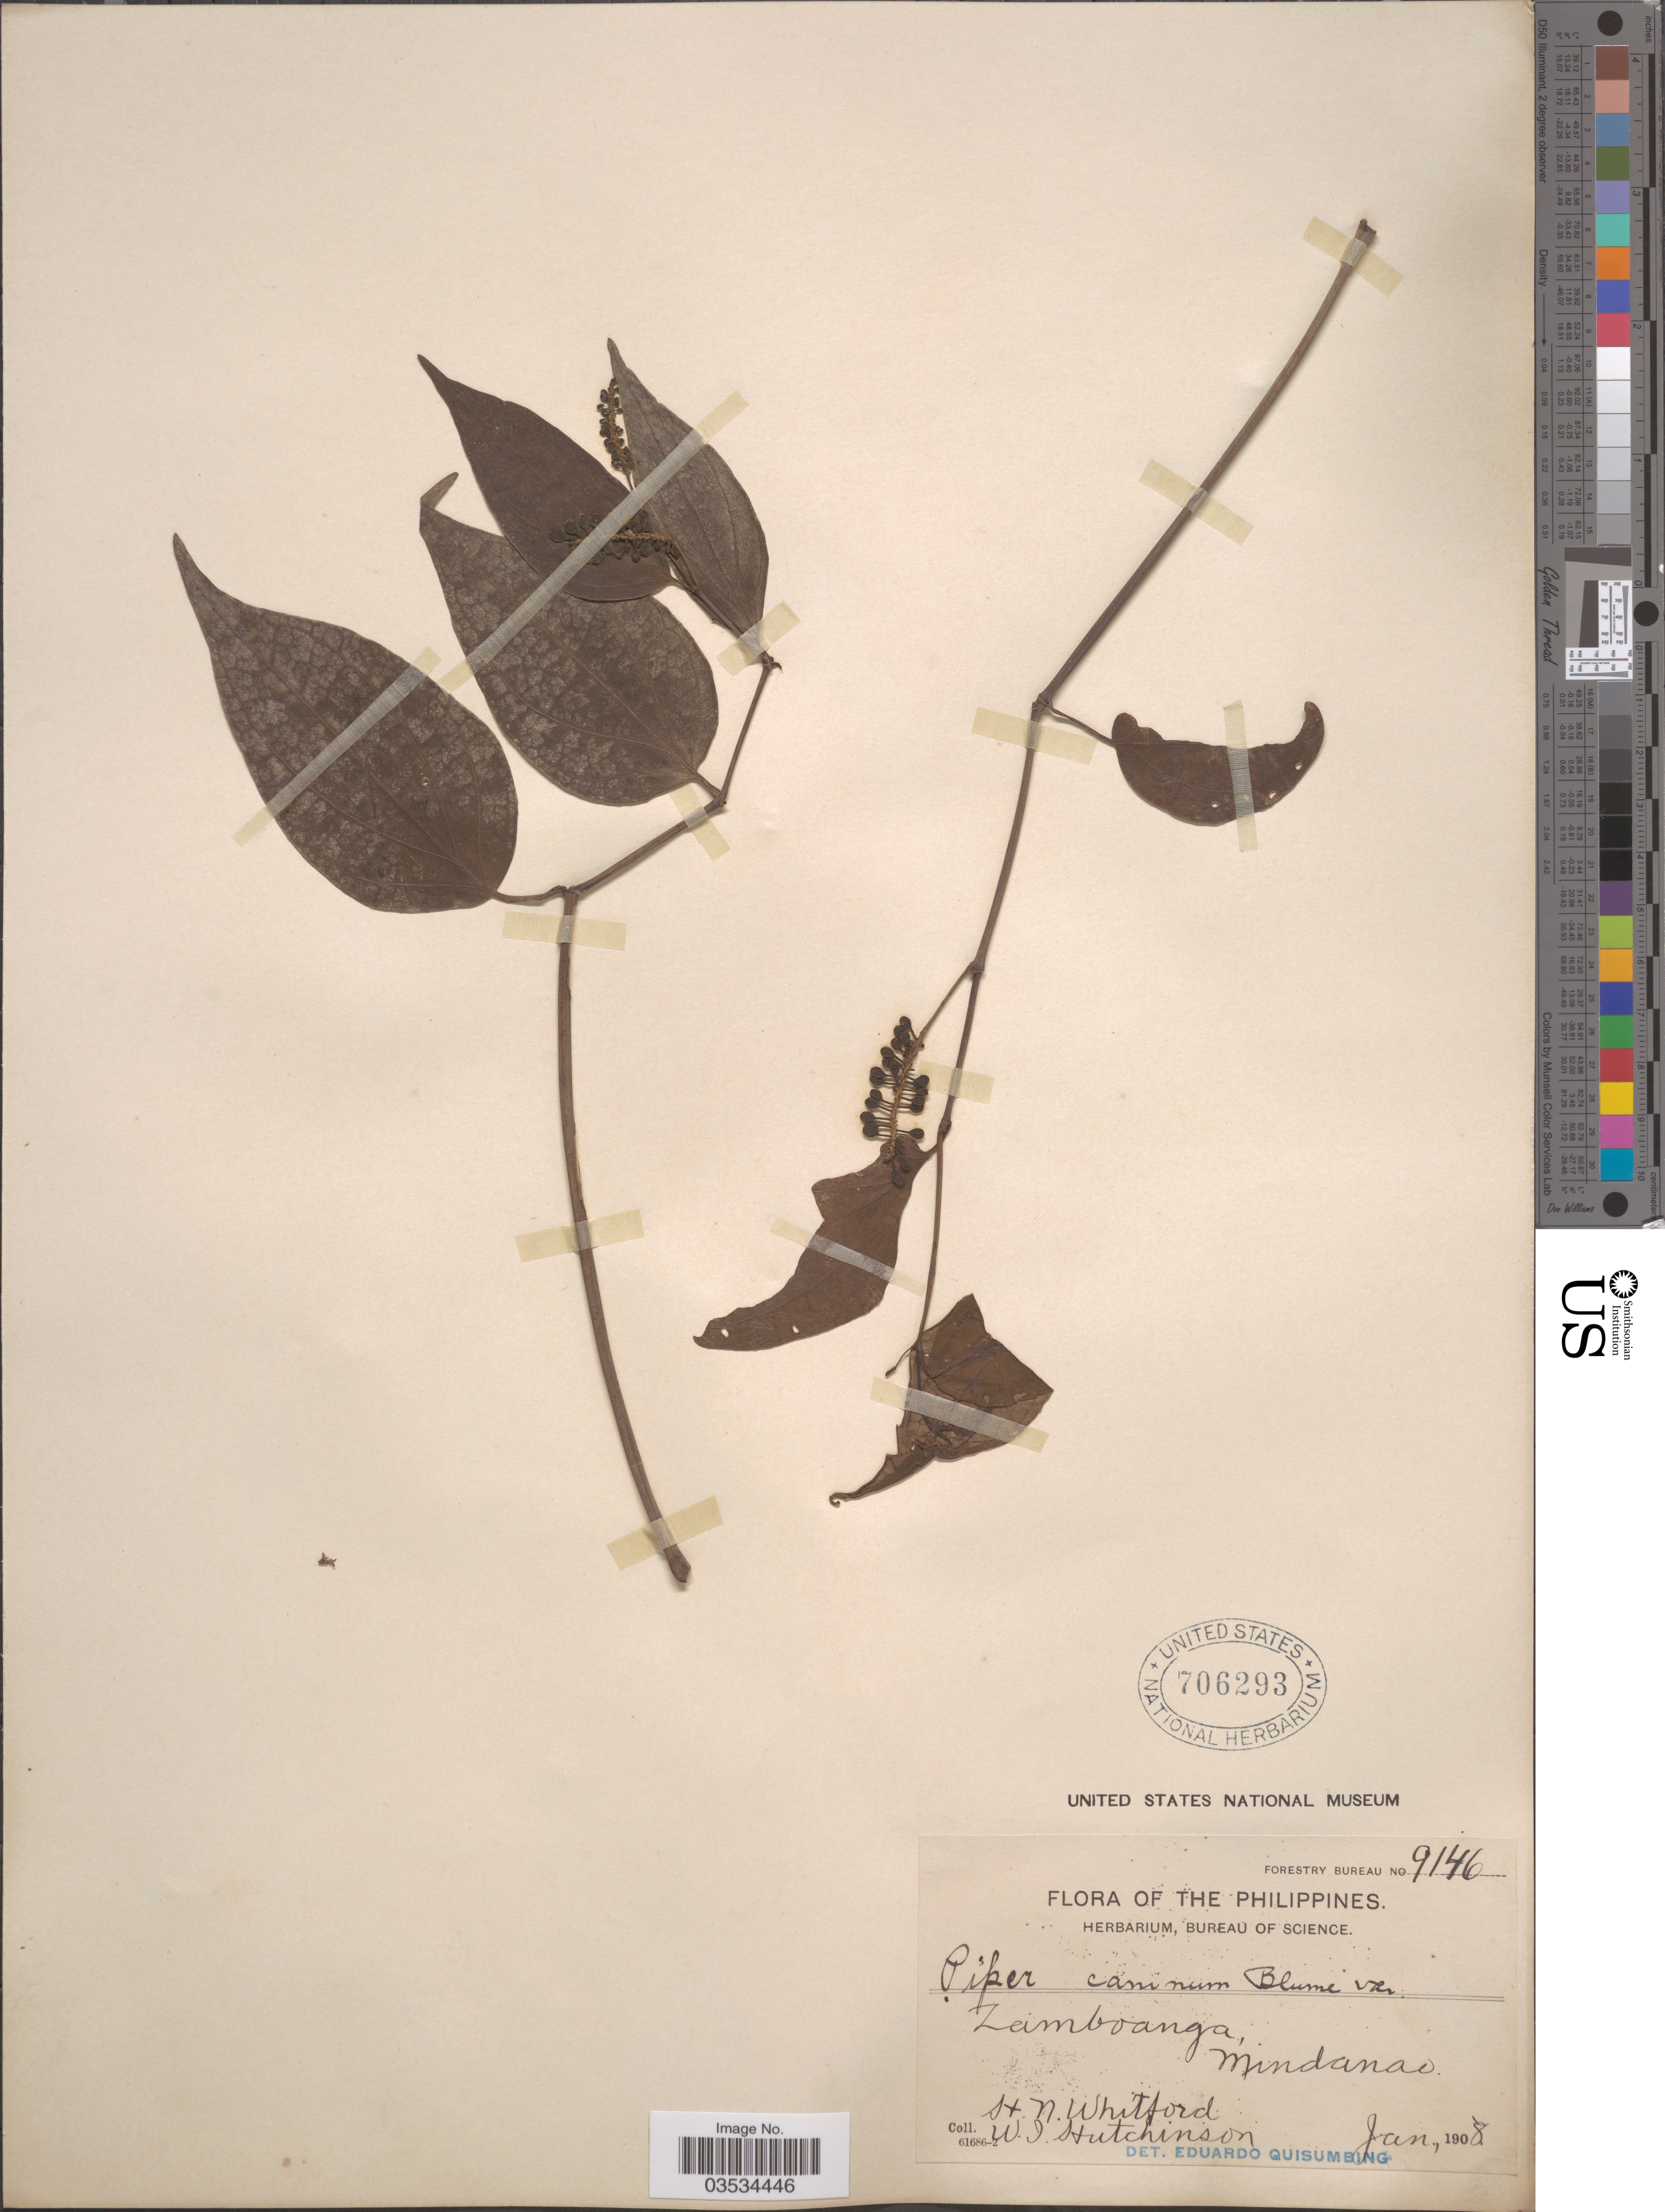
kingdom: Plantae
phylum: Tracheophyta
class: Magnoliopsida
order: Piperales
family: Piperaceae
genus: Piper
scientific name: Piper caninum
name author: Blume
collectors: H. N. Whitford & W. I. Hutchinson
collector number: Forestry Bureau 9146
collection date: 1908-01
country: Philippines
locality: Zamboanga, Mindanao.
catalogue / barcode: US 706293